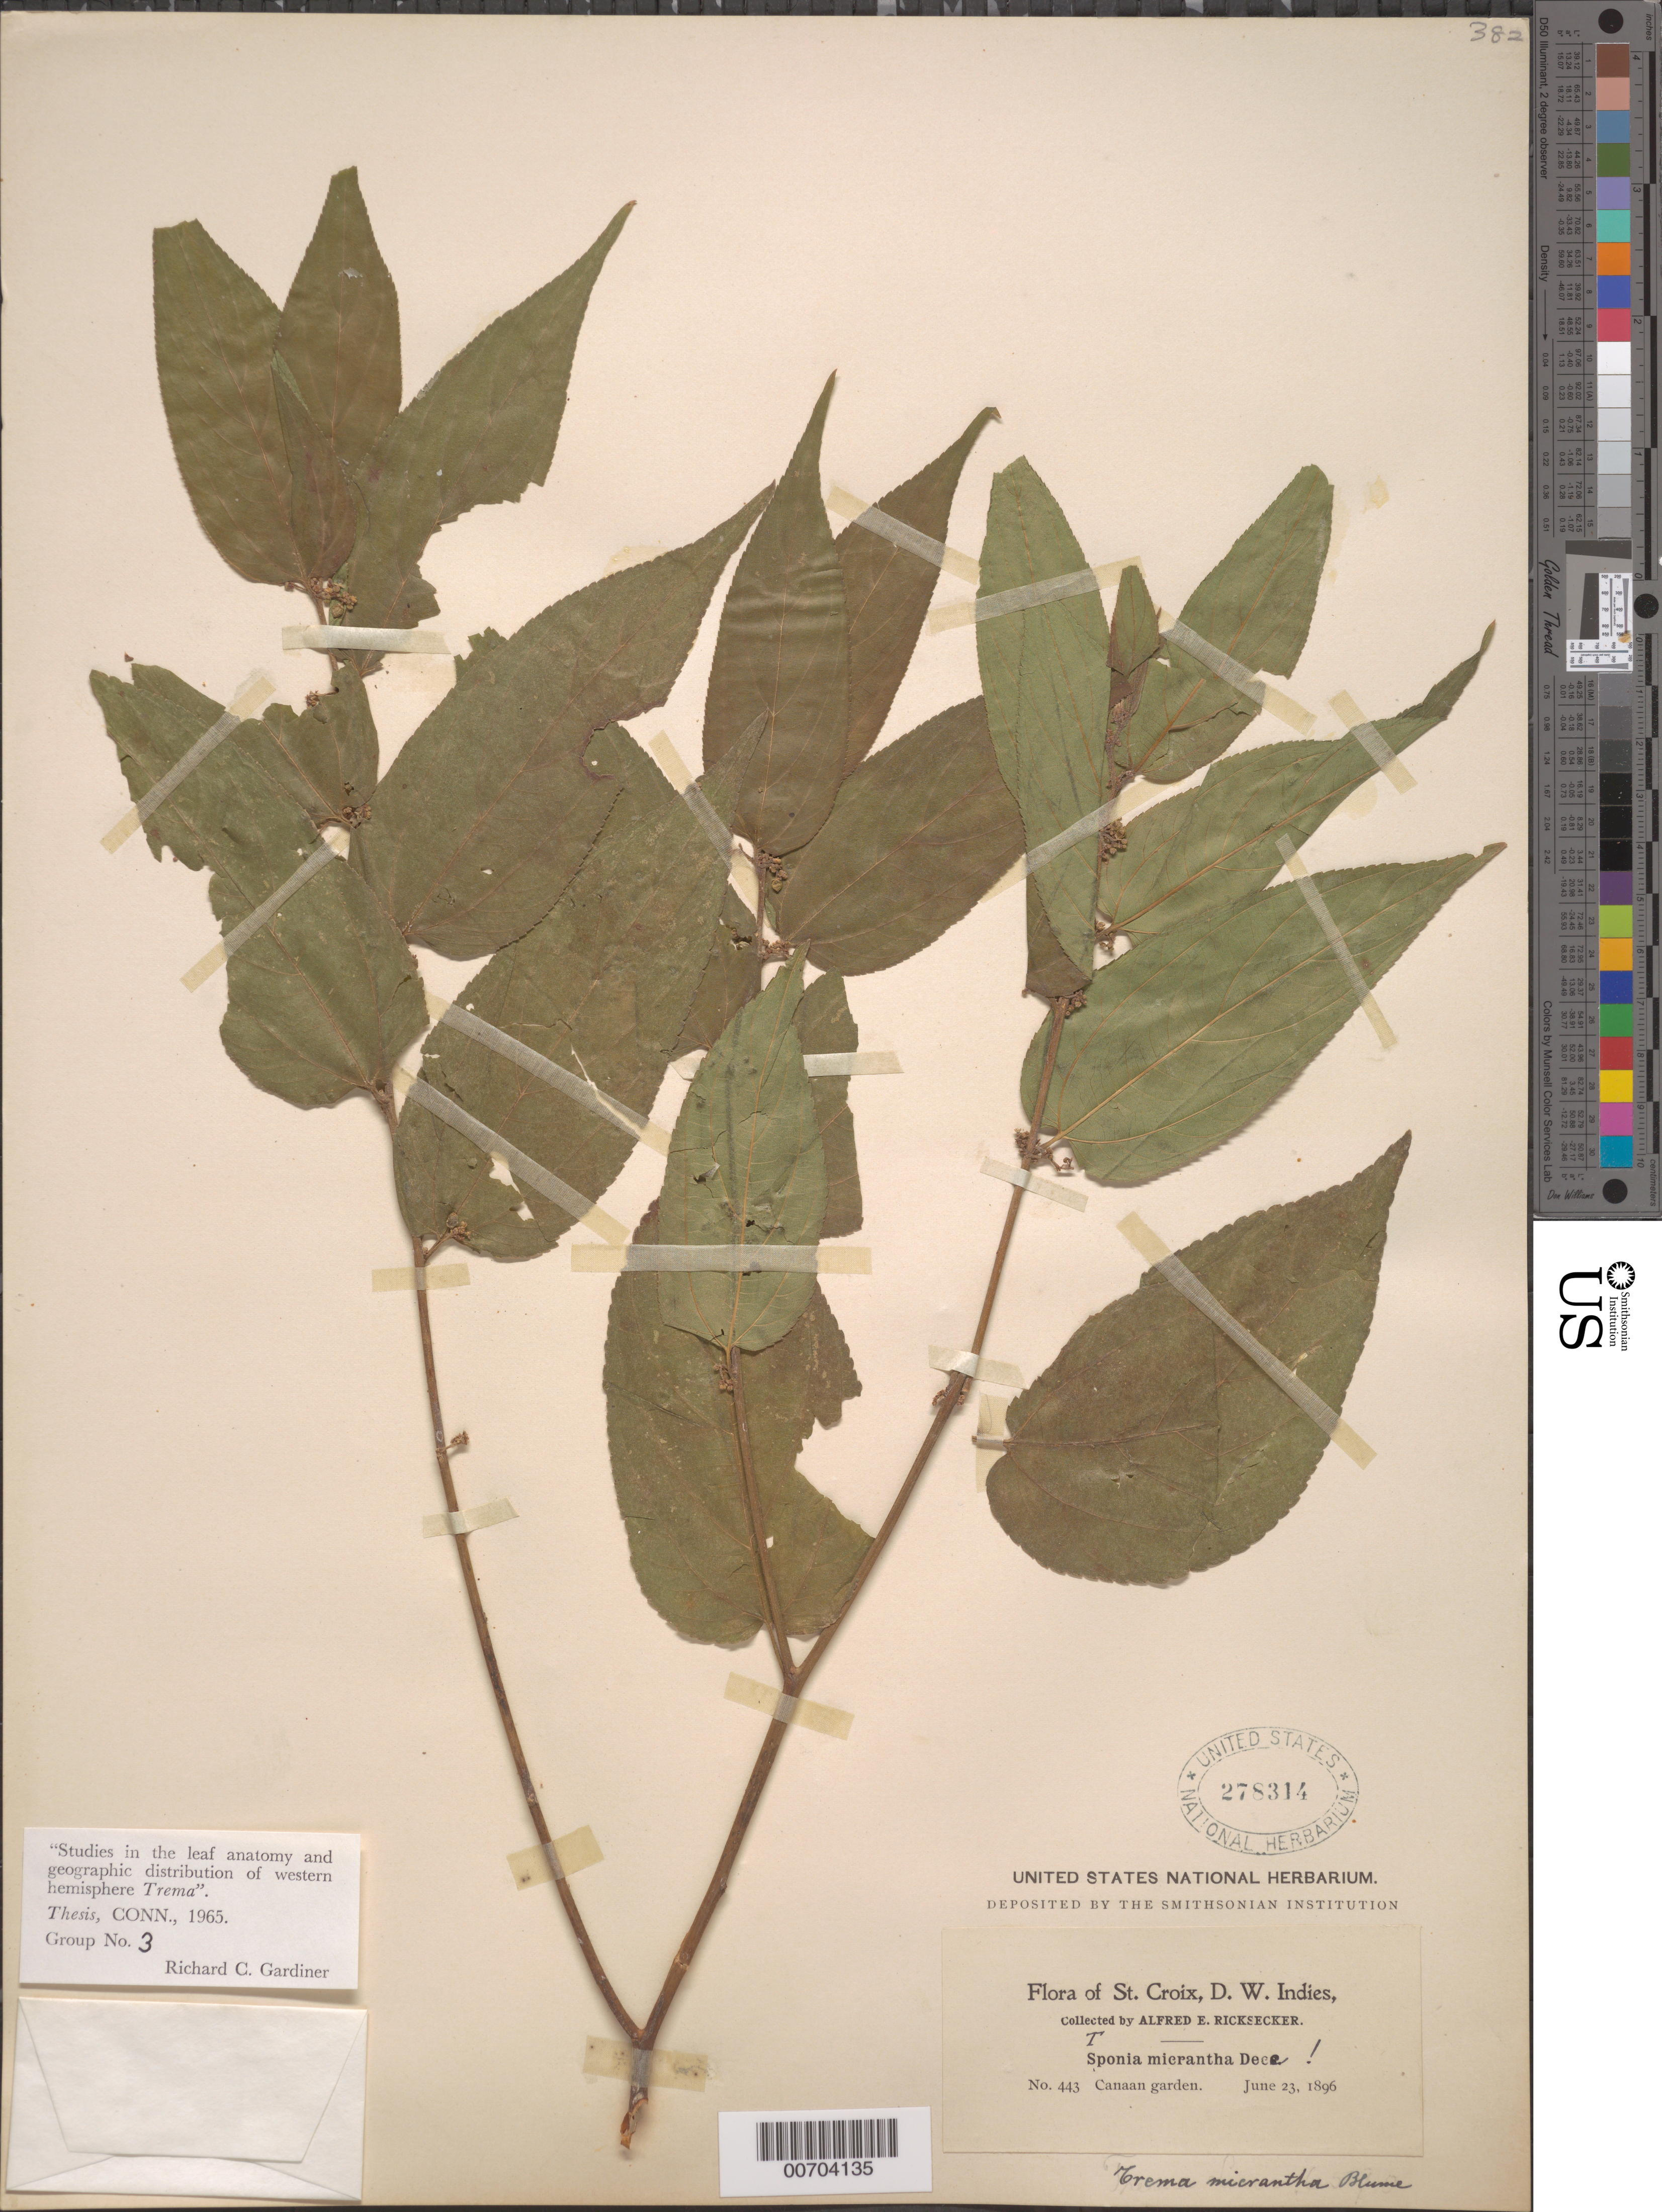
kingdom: Plantae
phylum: Tracheophyta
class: Magnoliopsida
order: Rosales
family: Cannabaceae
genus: Trema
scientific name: Trema micranthum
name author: (L.) Blume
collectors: A. E. Ricksecker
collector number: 443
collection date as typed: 23 Jun 1896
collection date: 1896-06-23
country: U.S. Virgin Islands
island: St. Croix Island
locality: Canaan Garden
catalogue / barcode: US 278314